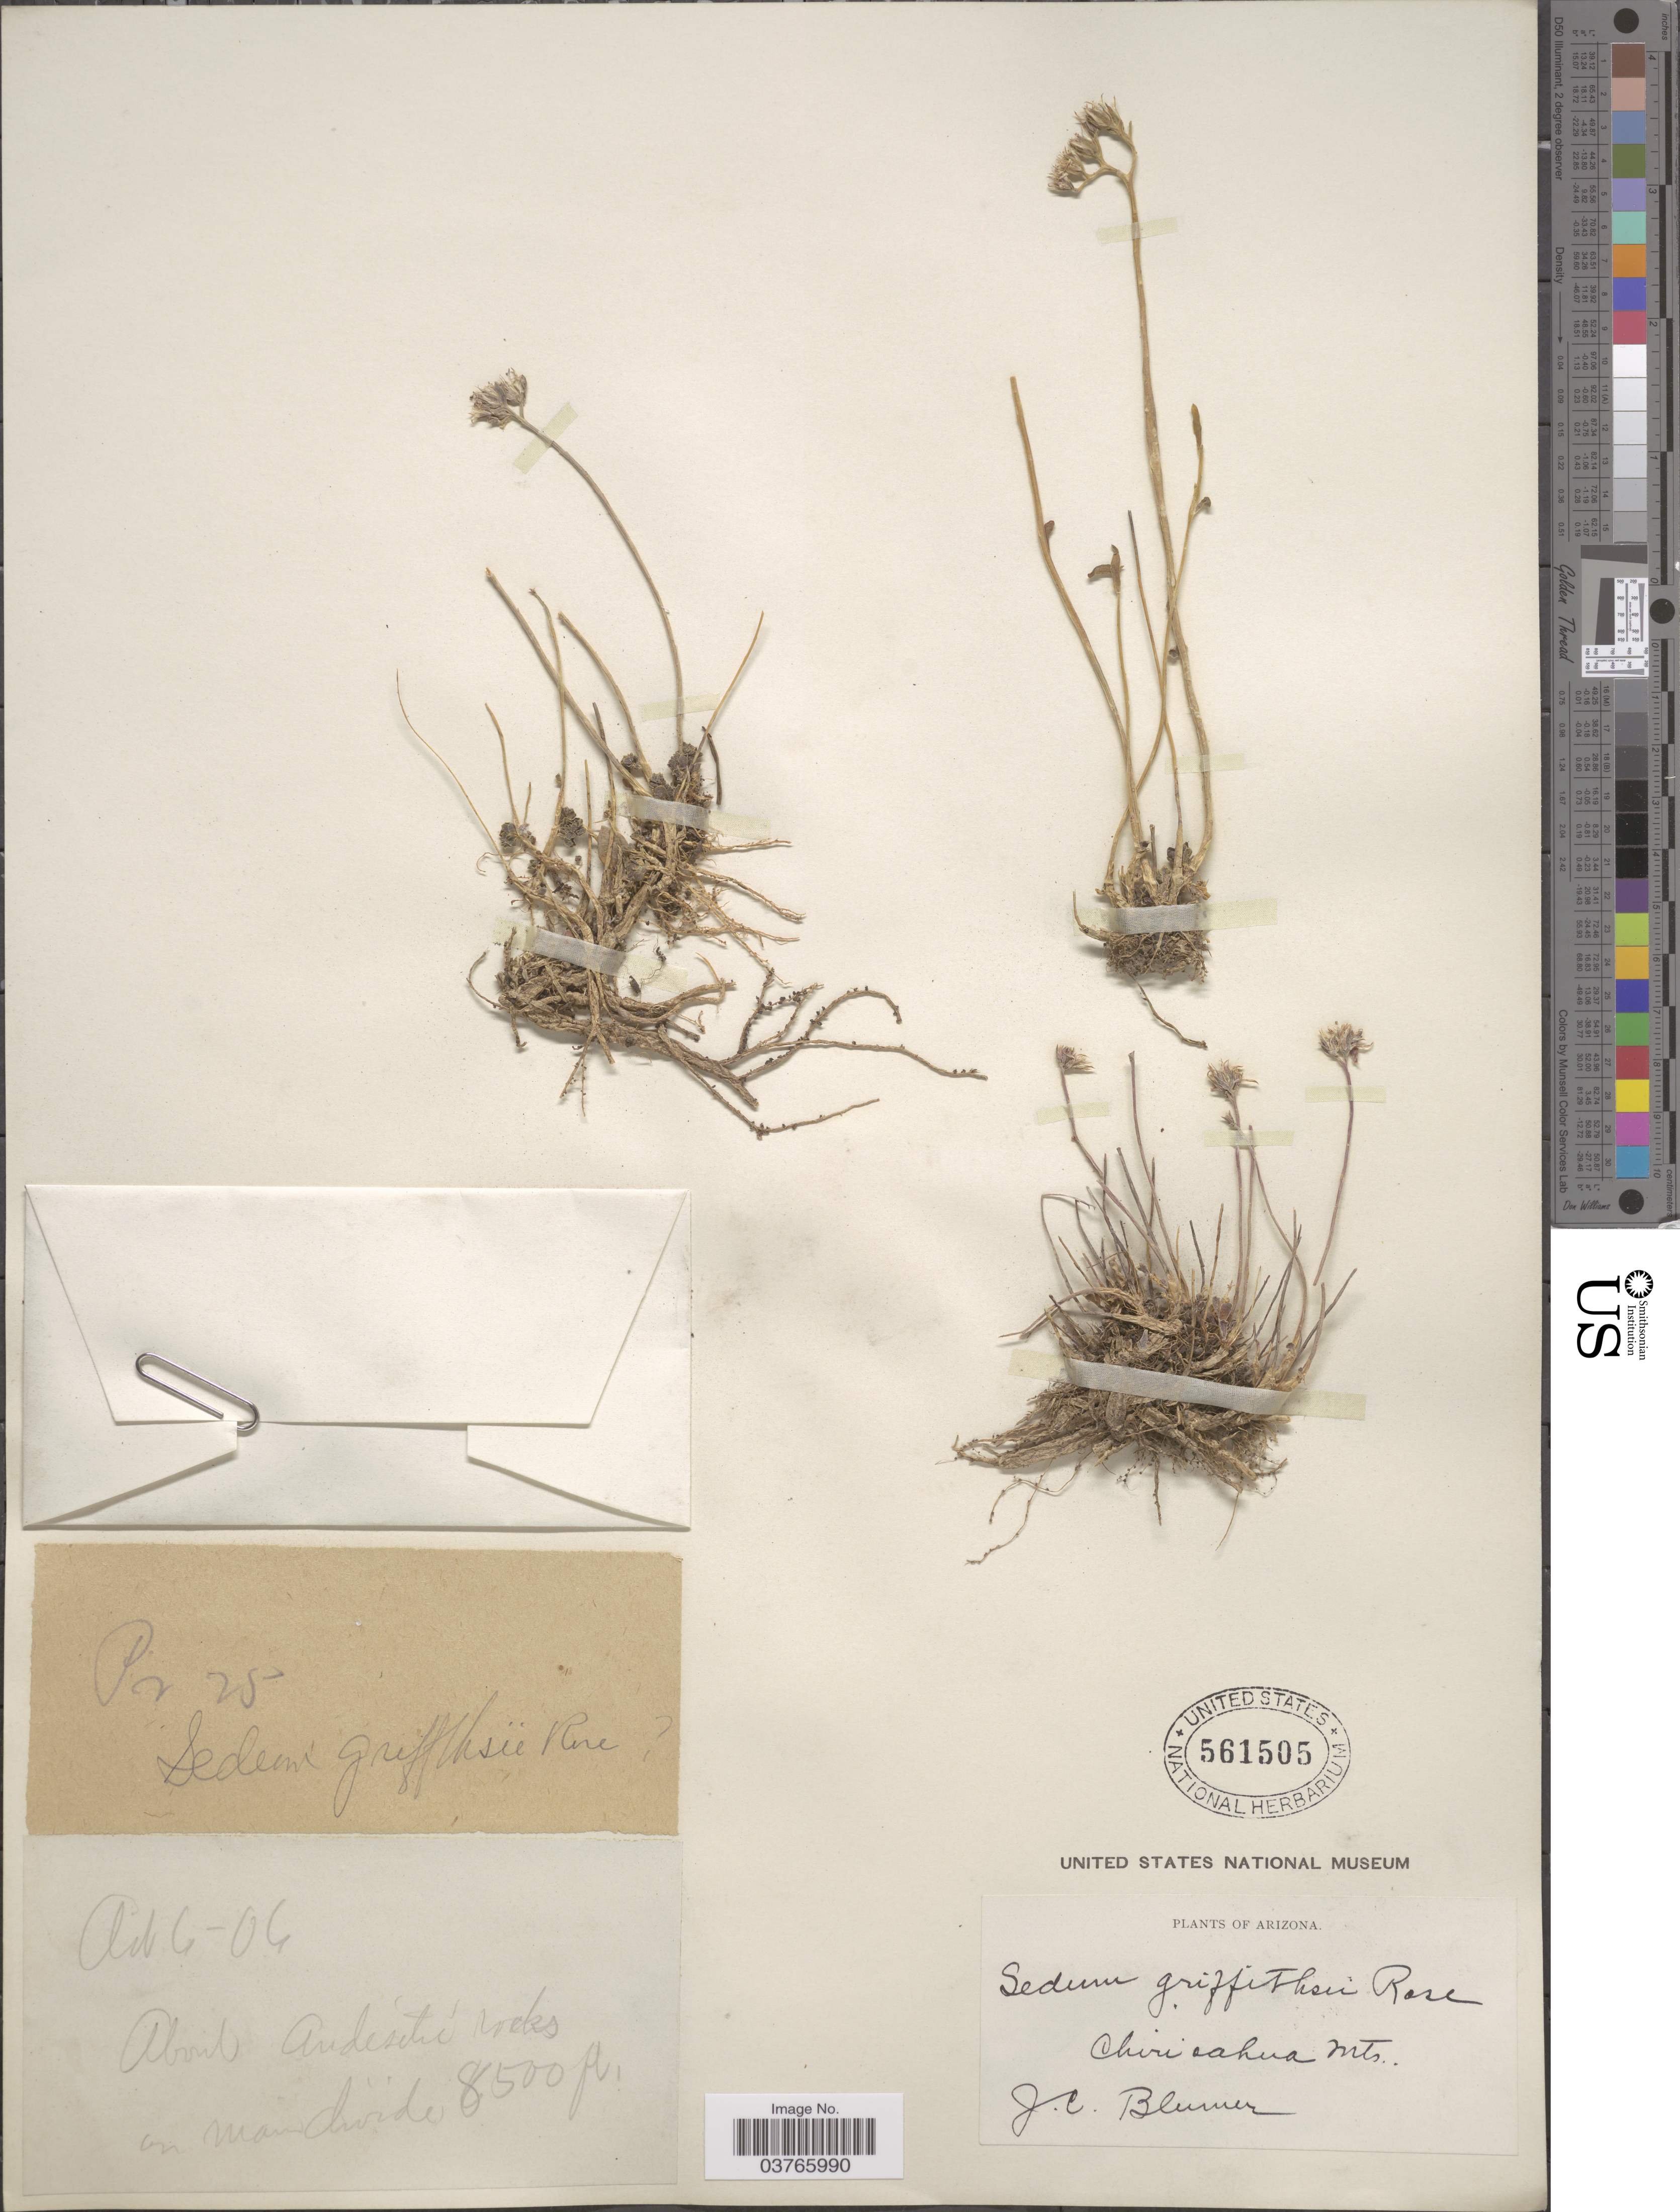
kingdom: Plantae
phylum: Tracheophyta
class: Magnoliopsida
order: Saxifragales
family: Crassulaceae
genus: Sedum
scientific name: Sedum griffithsii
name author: Rose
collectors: J. C. Blumer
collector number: AD4-04?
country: United States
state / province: Arizona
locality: Chiricahua Mountains. On main divide.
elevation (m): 2591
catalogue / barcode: US 561505